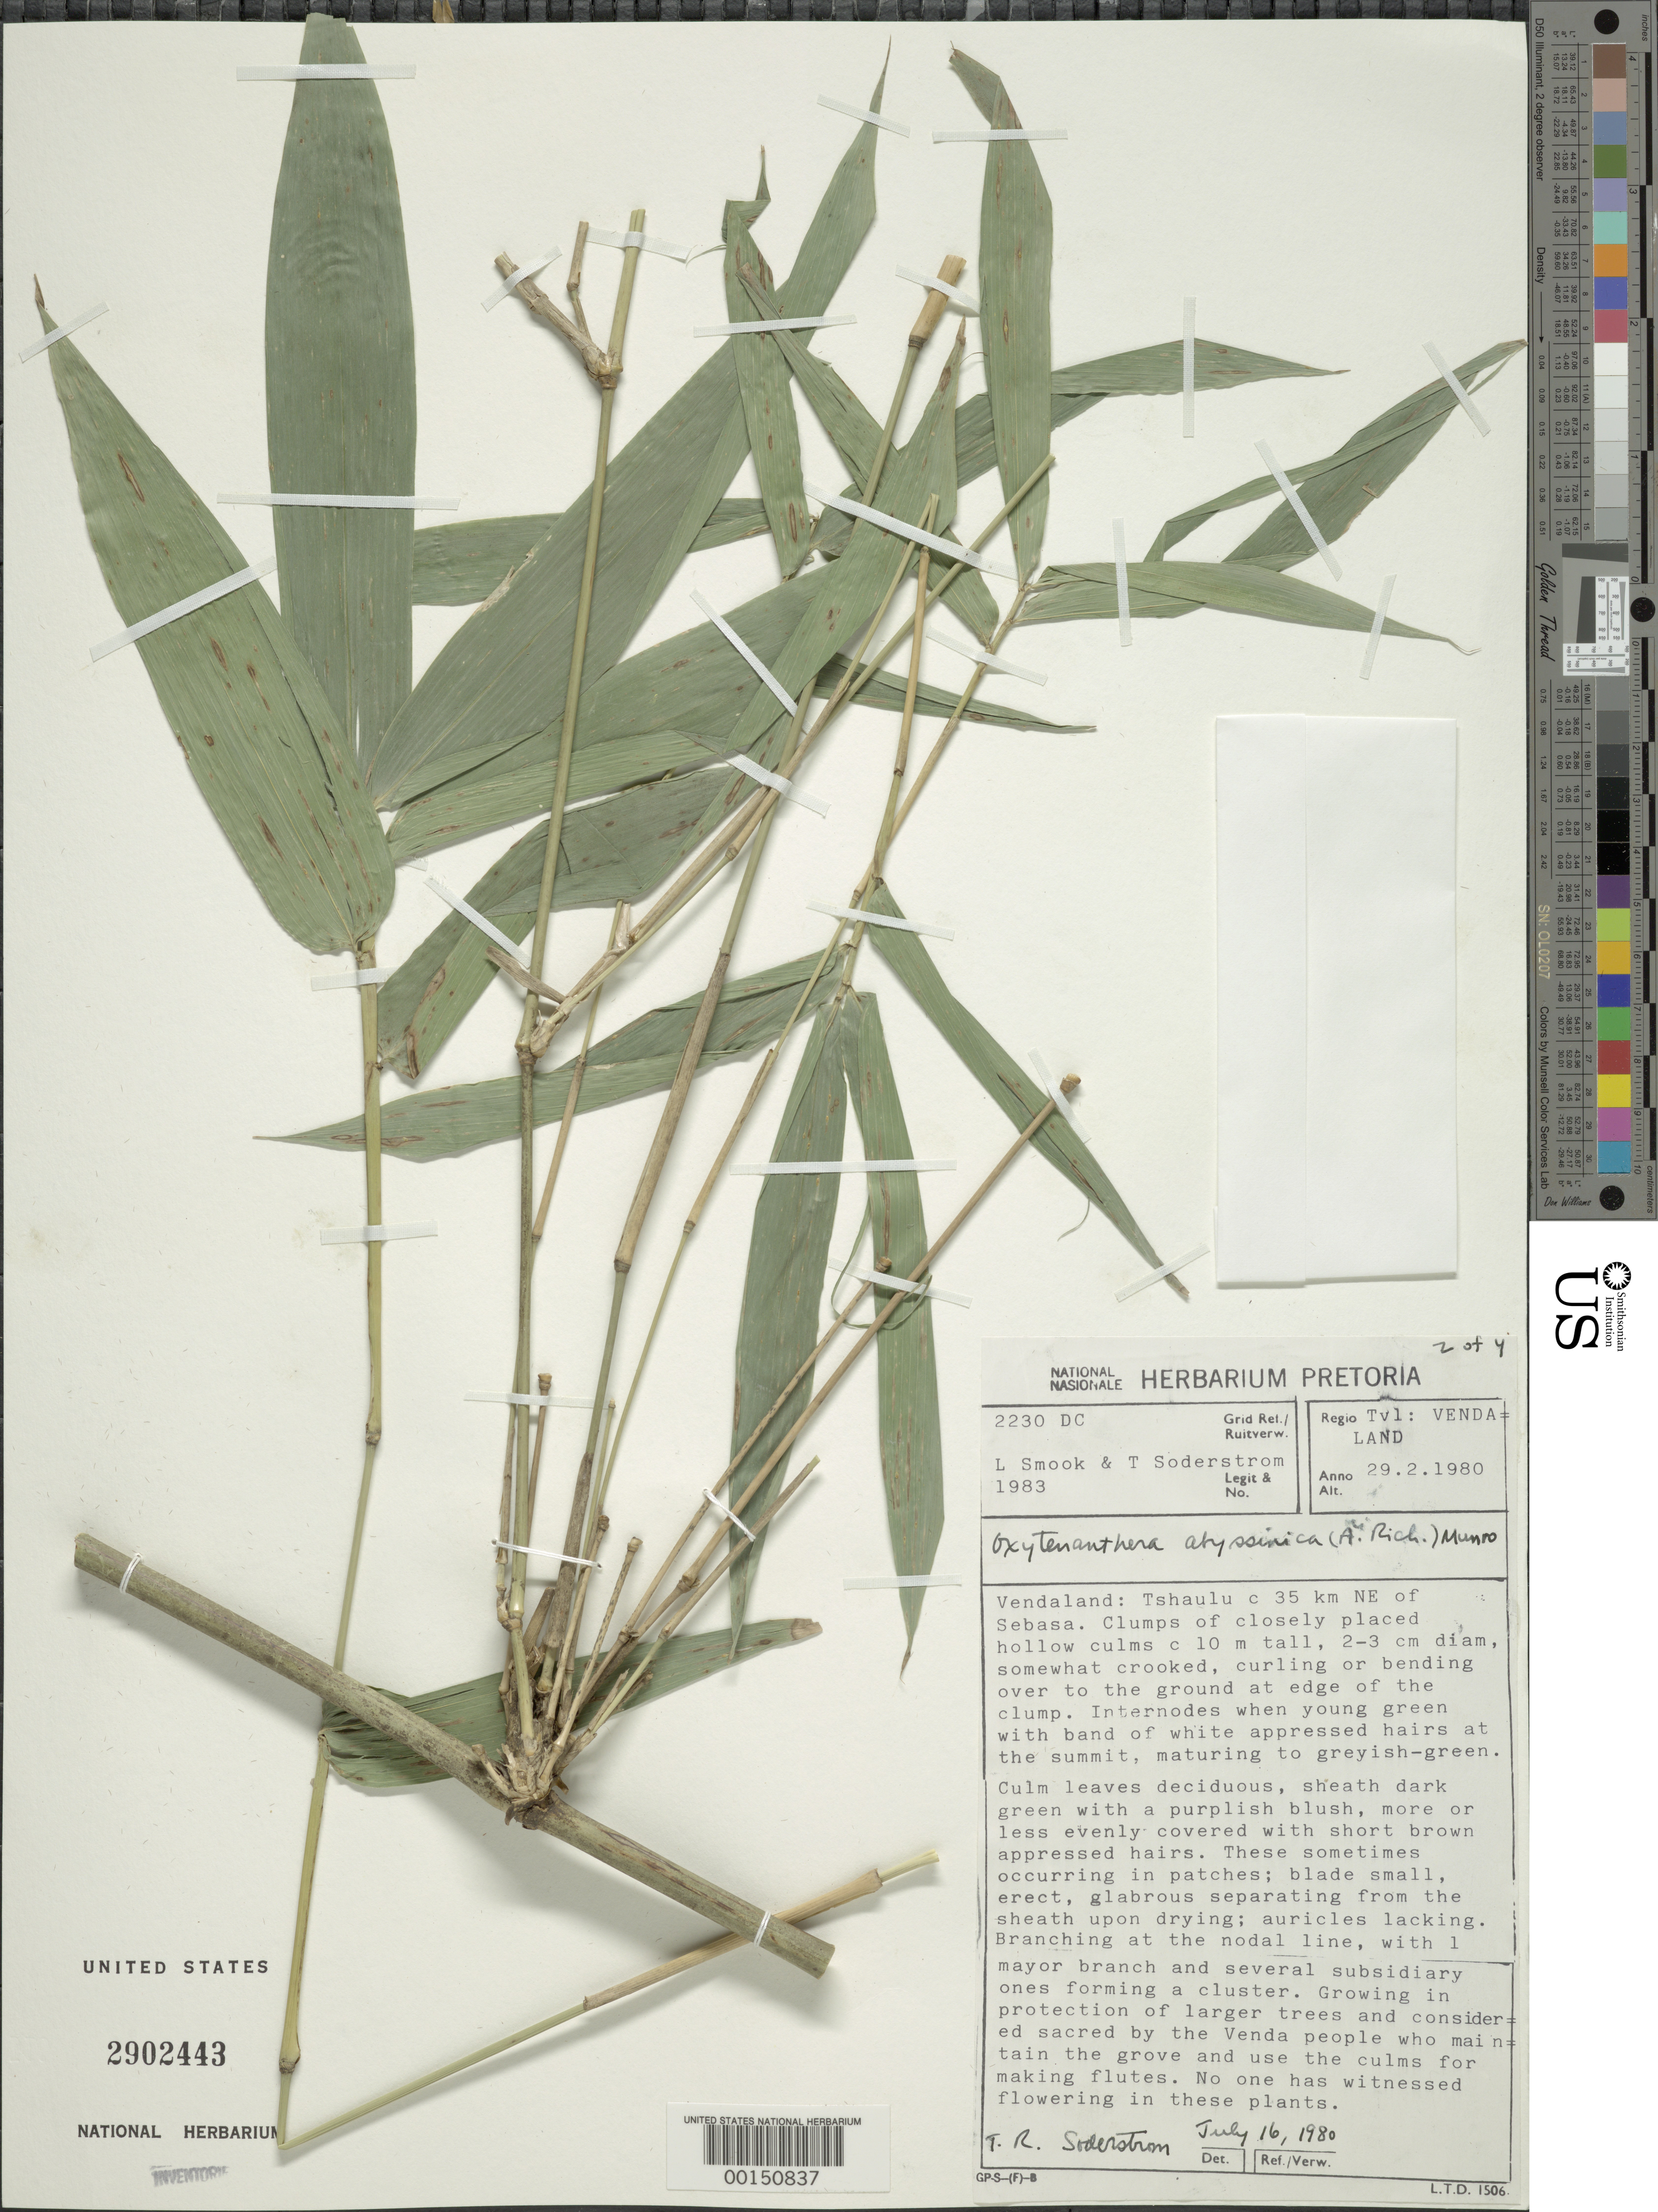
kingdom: Plantae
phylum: Tracheophyta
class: Liliopsida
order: Poales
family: Poaceae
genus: Oxytenanthera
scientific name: Oxytenanthera abyssinica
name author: (A. Rich.) Munro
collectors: L. Smook & T. R. Soderstrom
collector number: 2230 Dc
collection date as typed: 29 Feb 1980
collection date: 1980-02-29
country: South Africa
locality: Pretoria, ishaulu, sebasa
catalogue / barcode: US 2902443